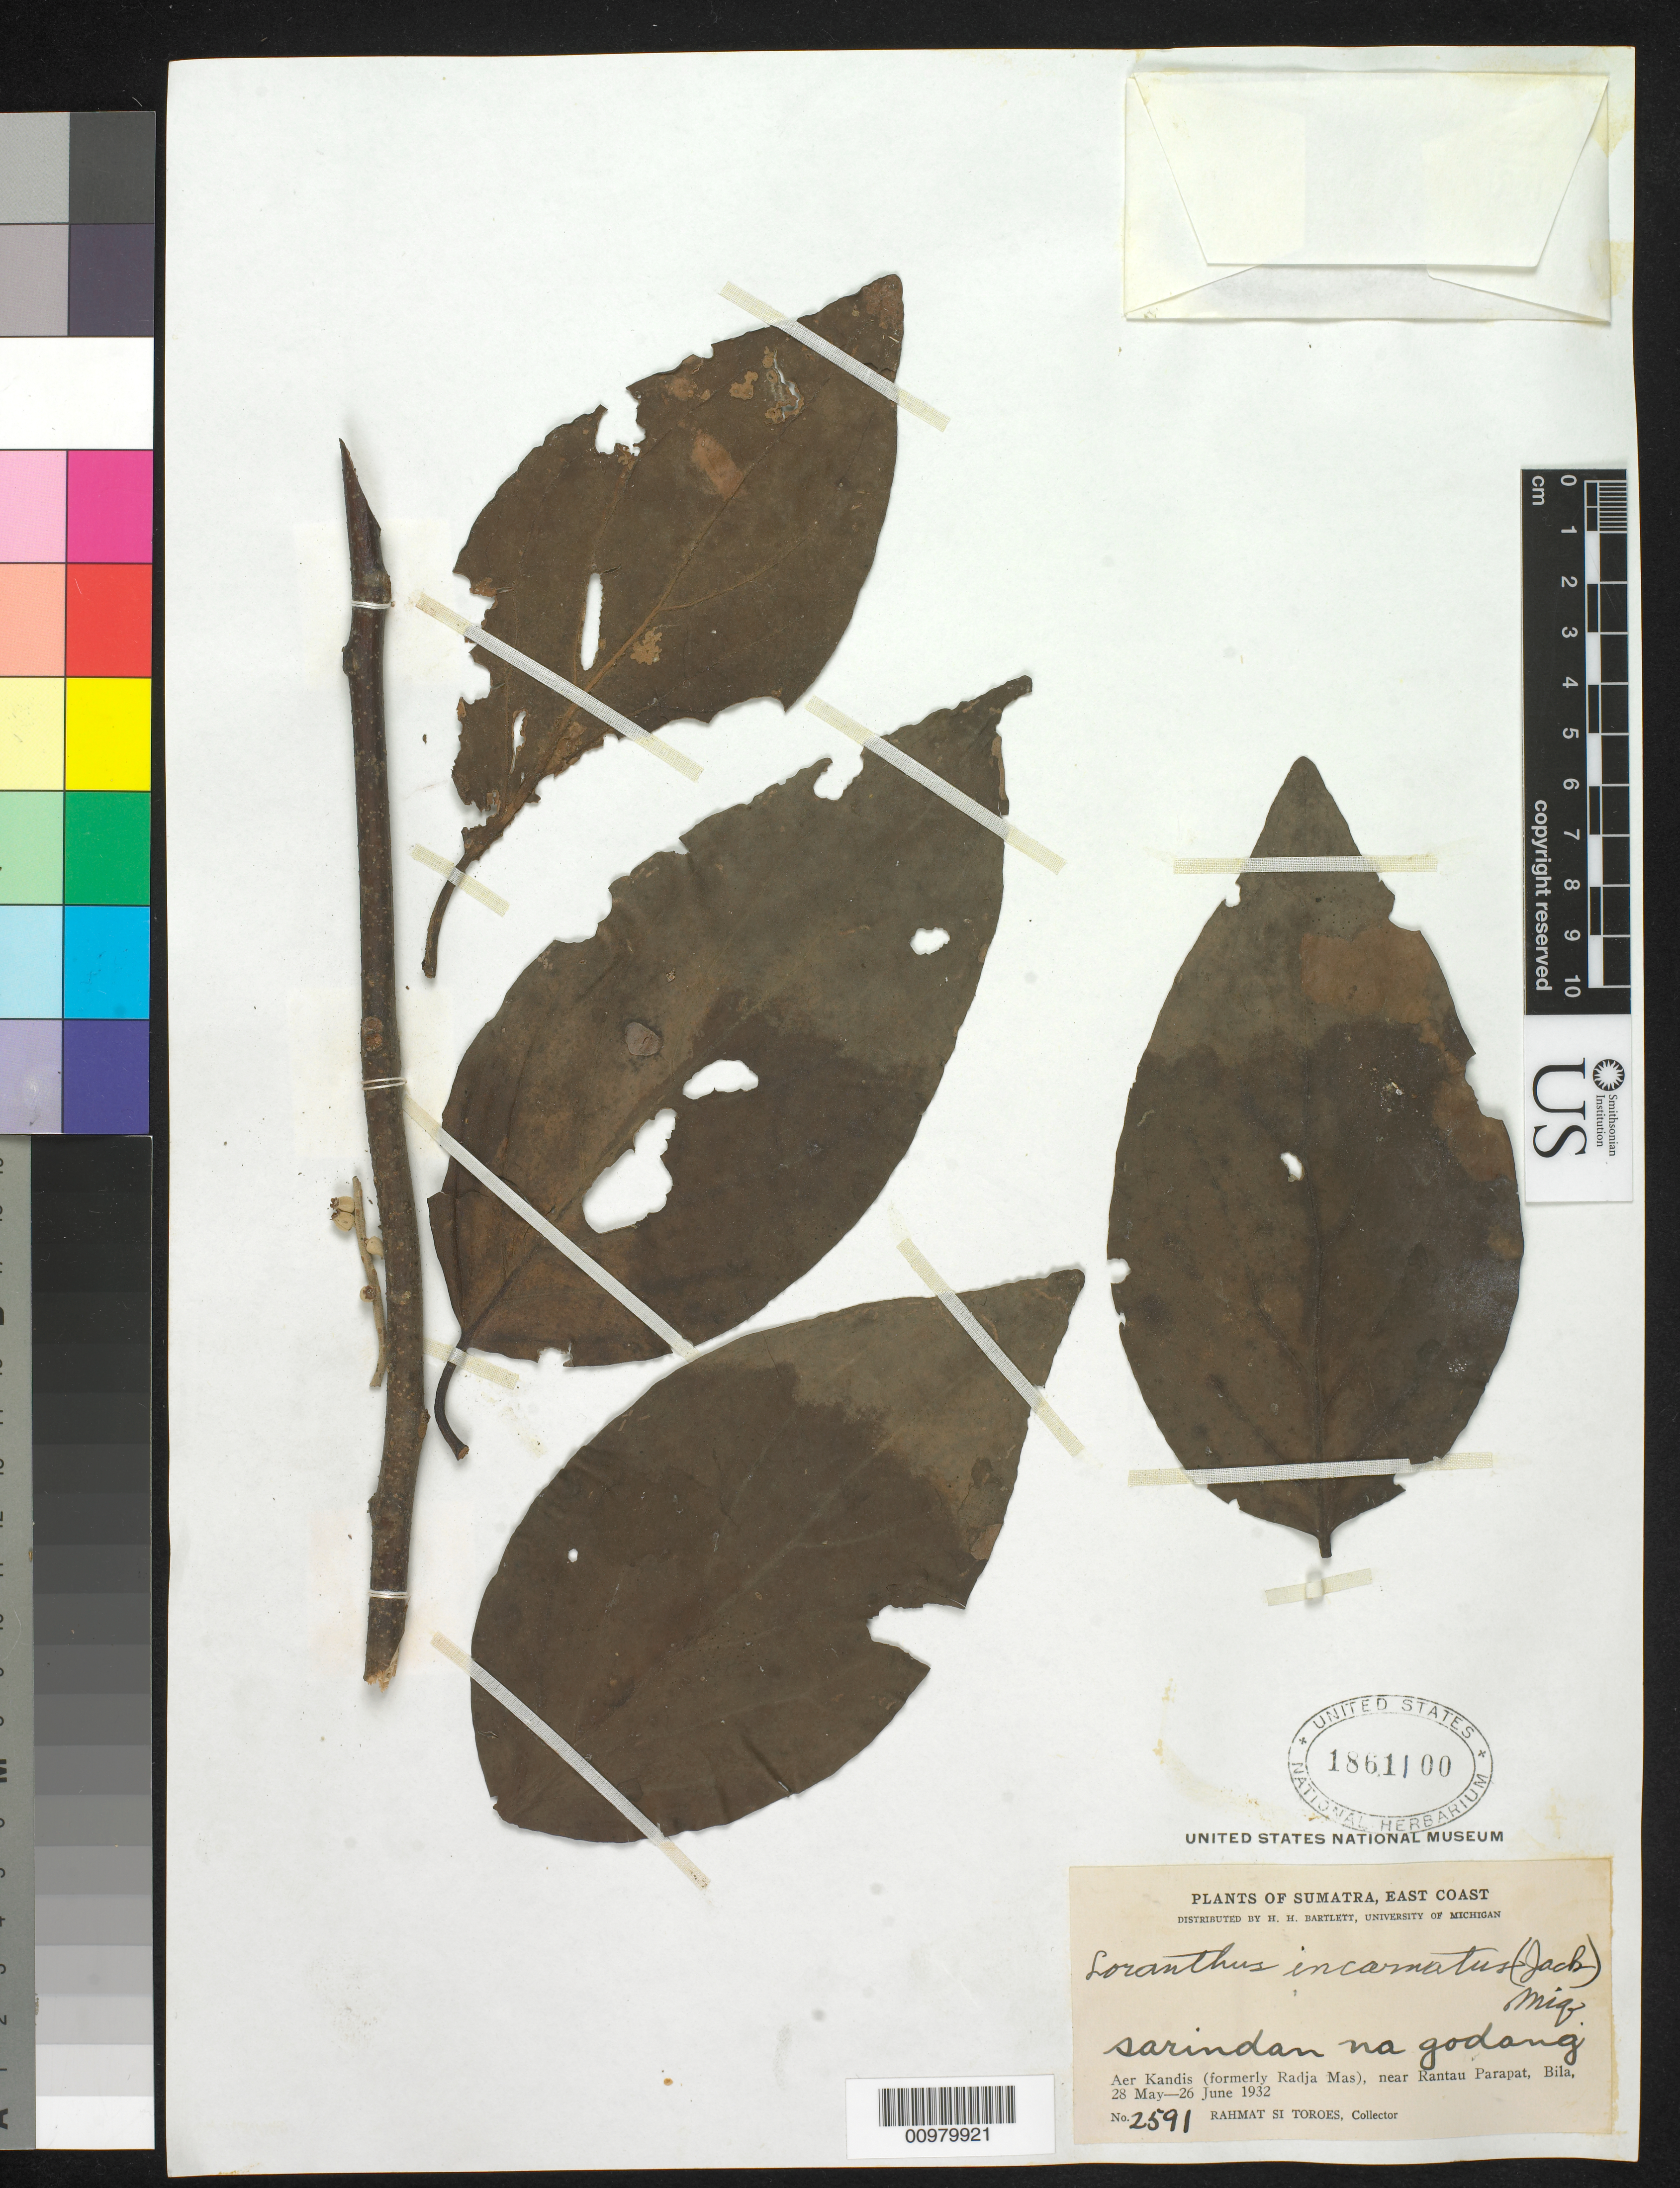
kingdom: Plantae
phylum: Tracheophyta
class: Magnoliopsida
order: Santalales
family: Loranthaceae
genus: Loranthus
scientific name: Loranthus incarnatus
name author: Jack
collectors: Rahmat Si Boeea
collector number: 2591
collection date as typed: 26 May 1932 to 26 Jun 1932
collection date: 1932-05-26/1932-06-26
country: Indonesia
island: Sumatra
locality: Aer Kandis (formerly Radja Mas), near Rantau Parapat, Bila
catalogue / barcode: US 1861100